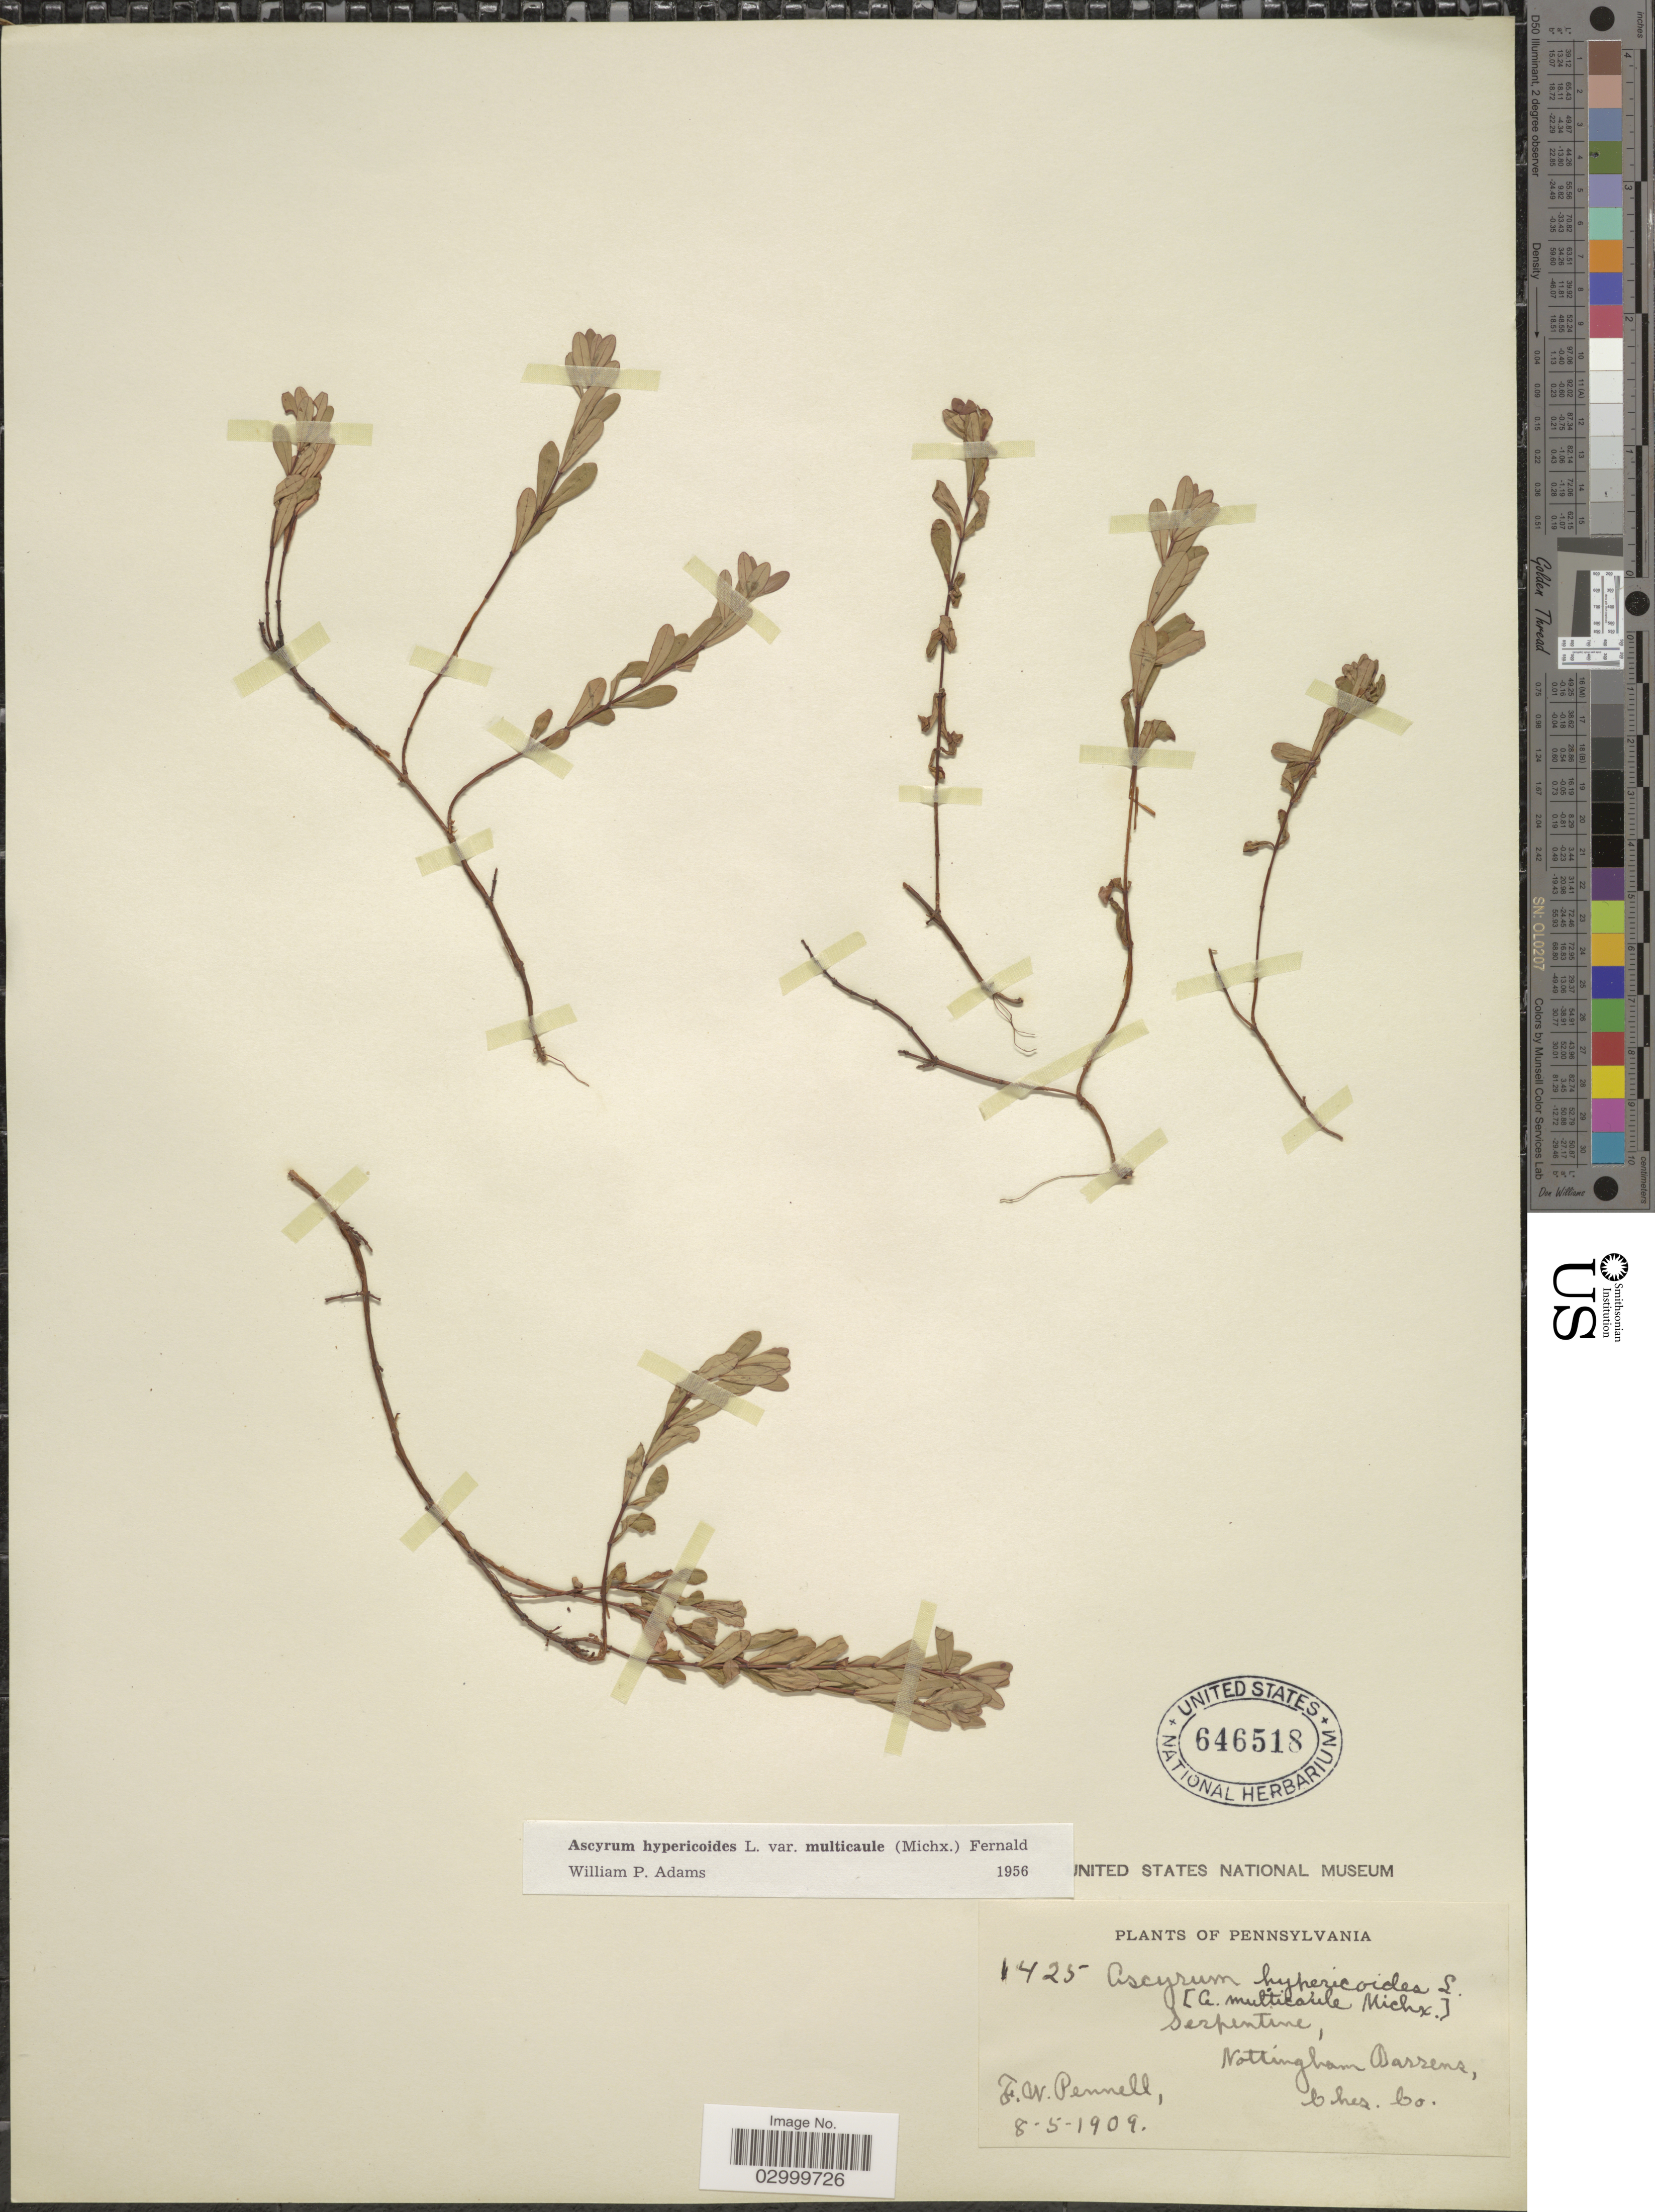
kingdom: Plantae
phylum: Tracheophyta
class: Magnoliopsida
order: Malpighiales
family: Hypericaceae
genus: Hypericum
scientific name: Hypericum stragulum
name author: W.P. Adams & N. Robson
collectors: F. W. Pennell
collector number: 1425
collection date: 1909-08-05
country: United States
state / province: Pennsylvania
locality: Nottingham, Barrens, Ches Co.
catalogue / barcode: US 646518